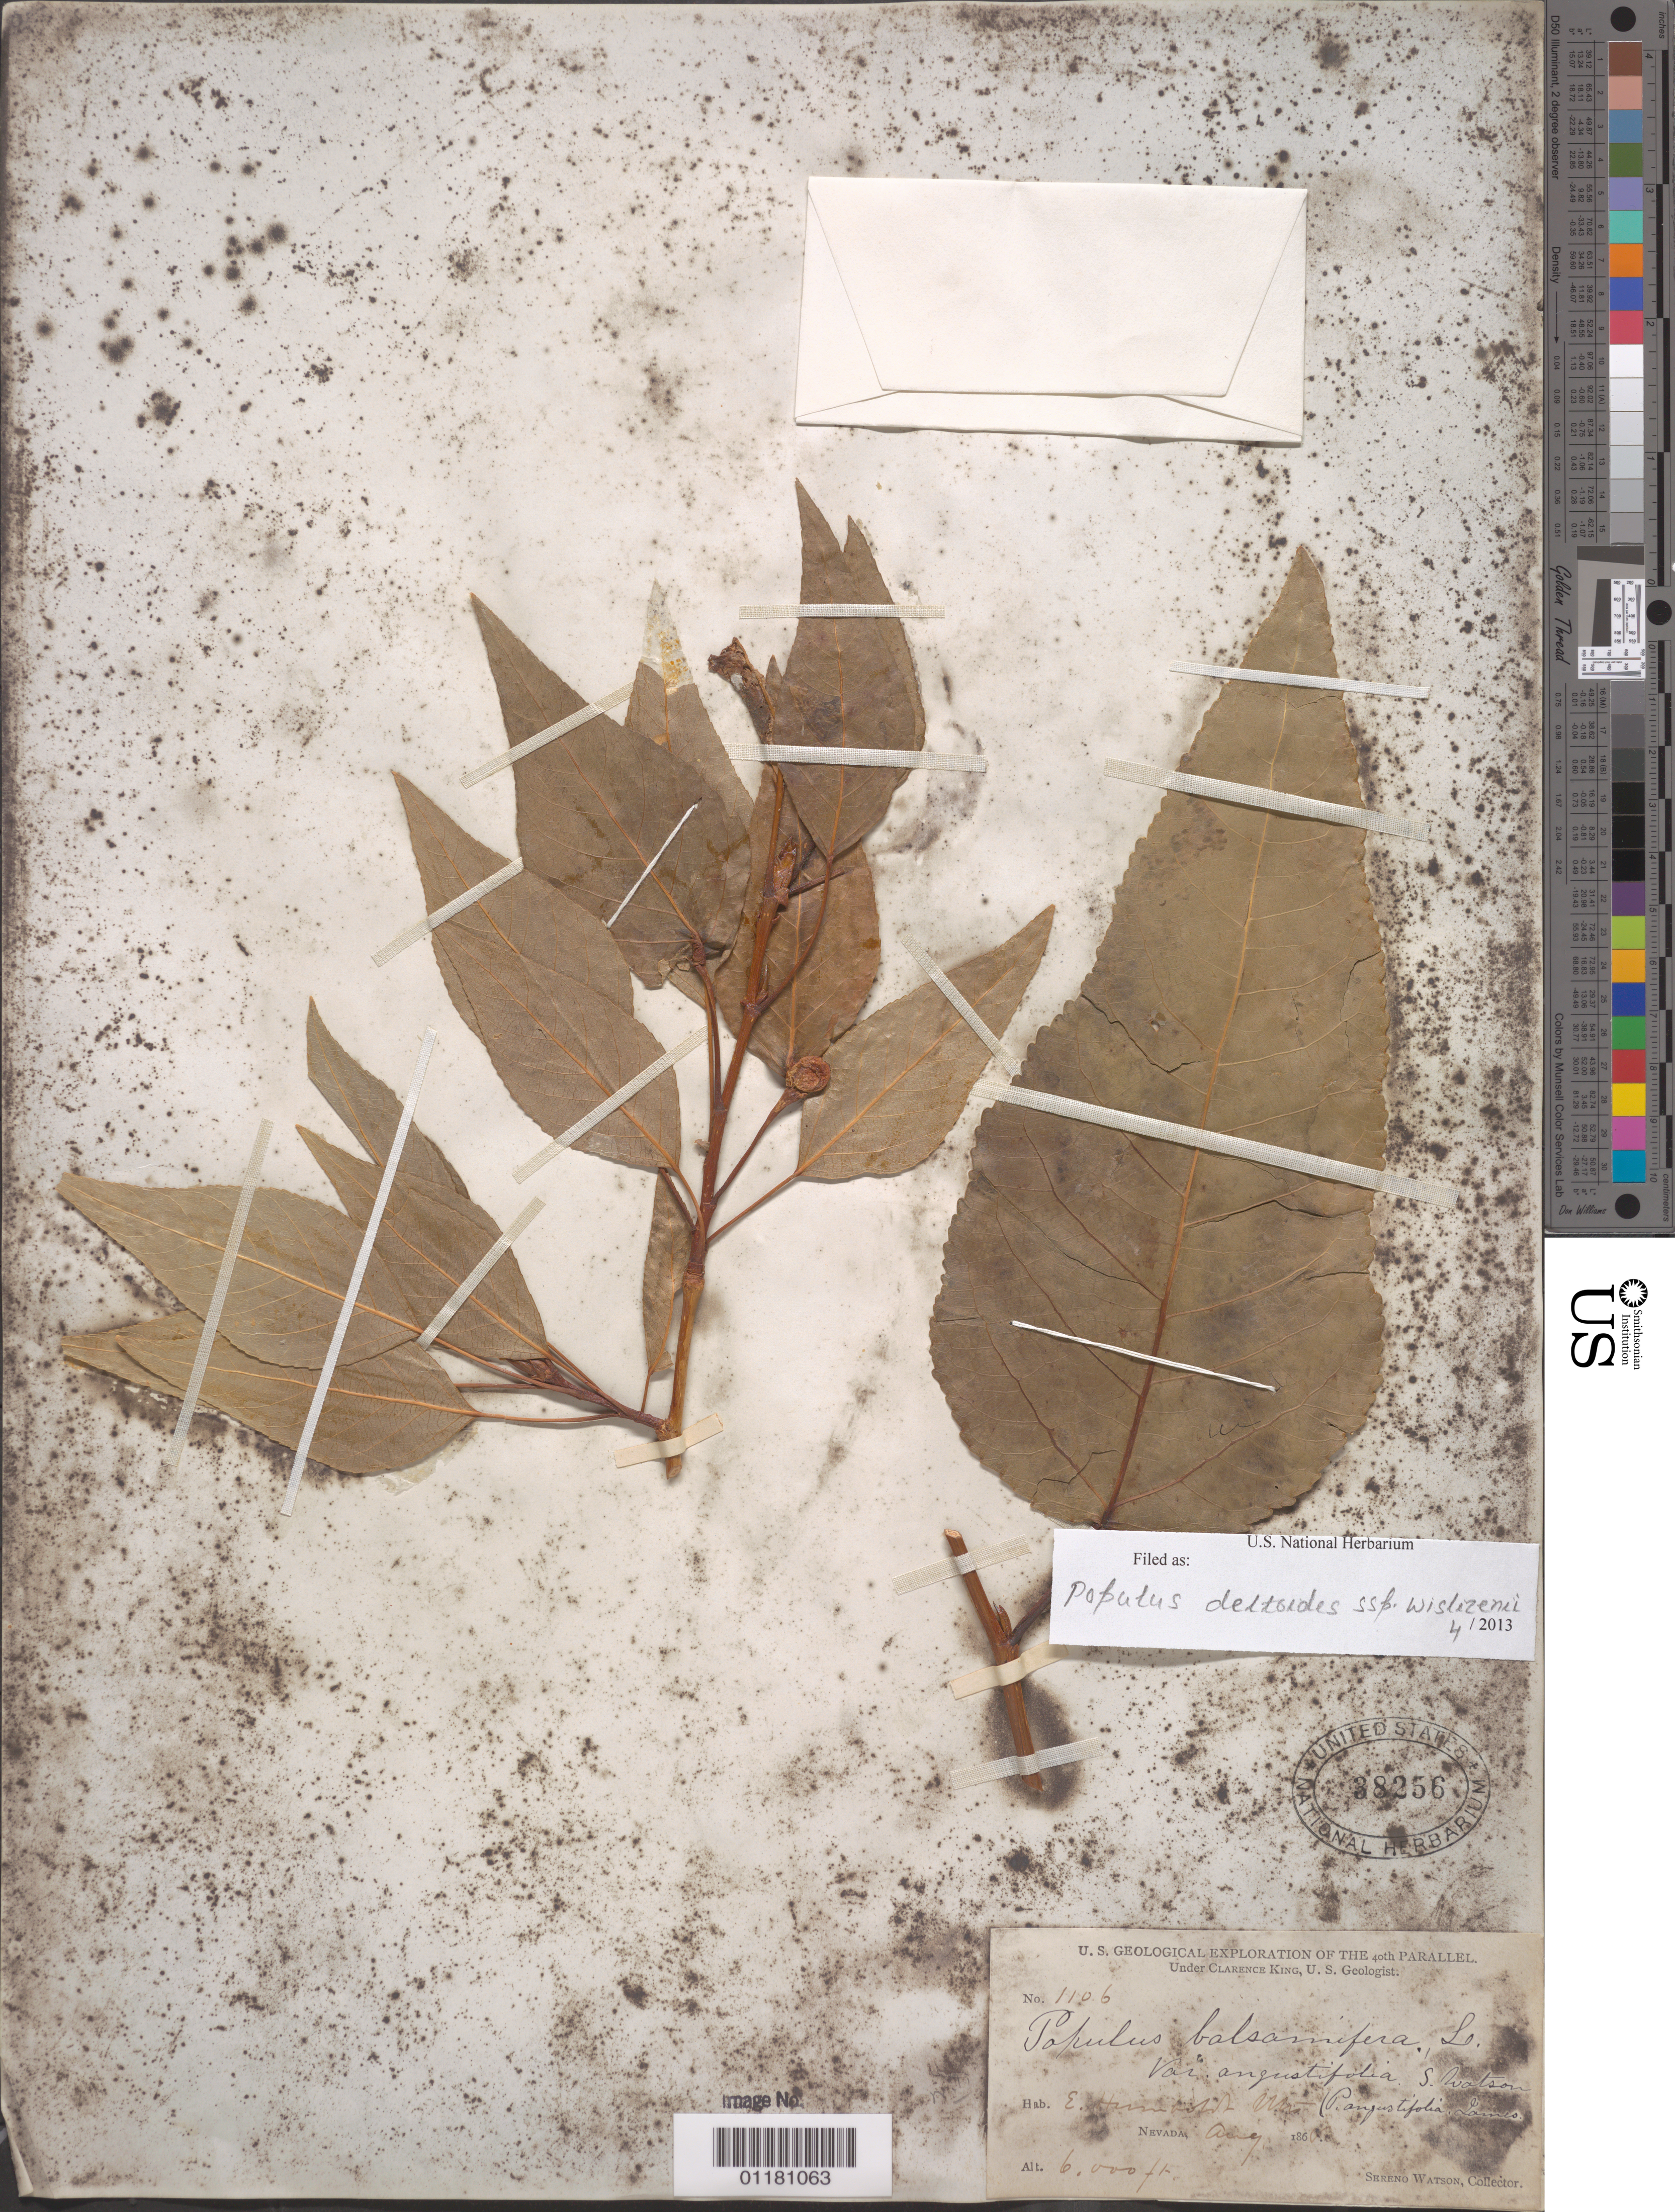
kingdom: Plantae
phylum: Tracheophyta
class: Magnoliopsida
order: Malpighiales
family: Salicaceae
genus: Populus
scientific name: Populus deltoides subsp. wislizeni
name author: (S. Watson) Eckenw.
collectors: S. Watson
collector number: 1106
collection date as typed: Aug 1868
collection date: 1868-08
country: United States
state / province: Nevada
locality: East Humboldt Mountains.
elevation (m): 1829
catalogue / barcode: US 38256